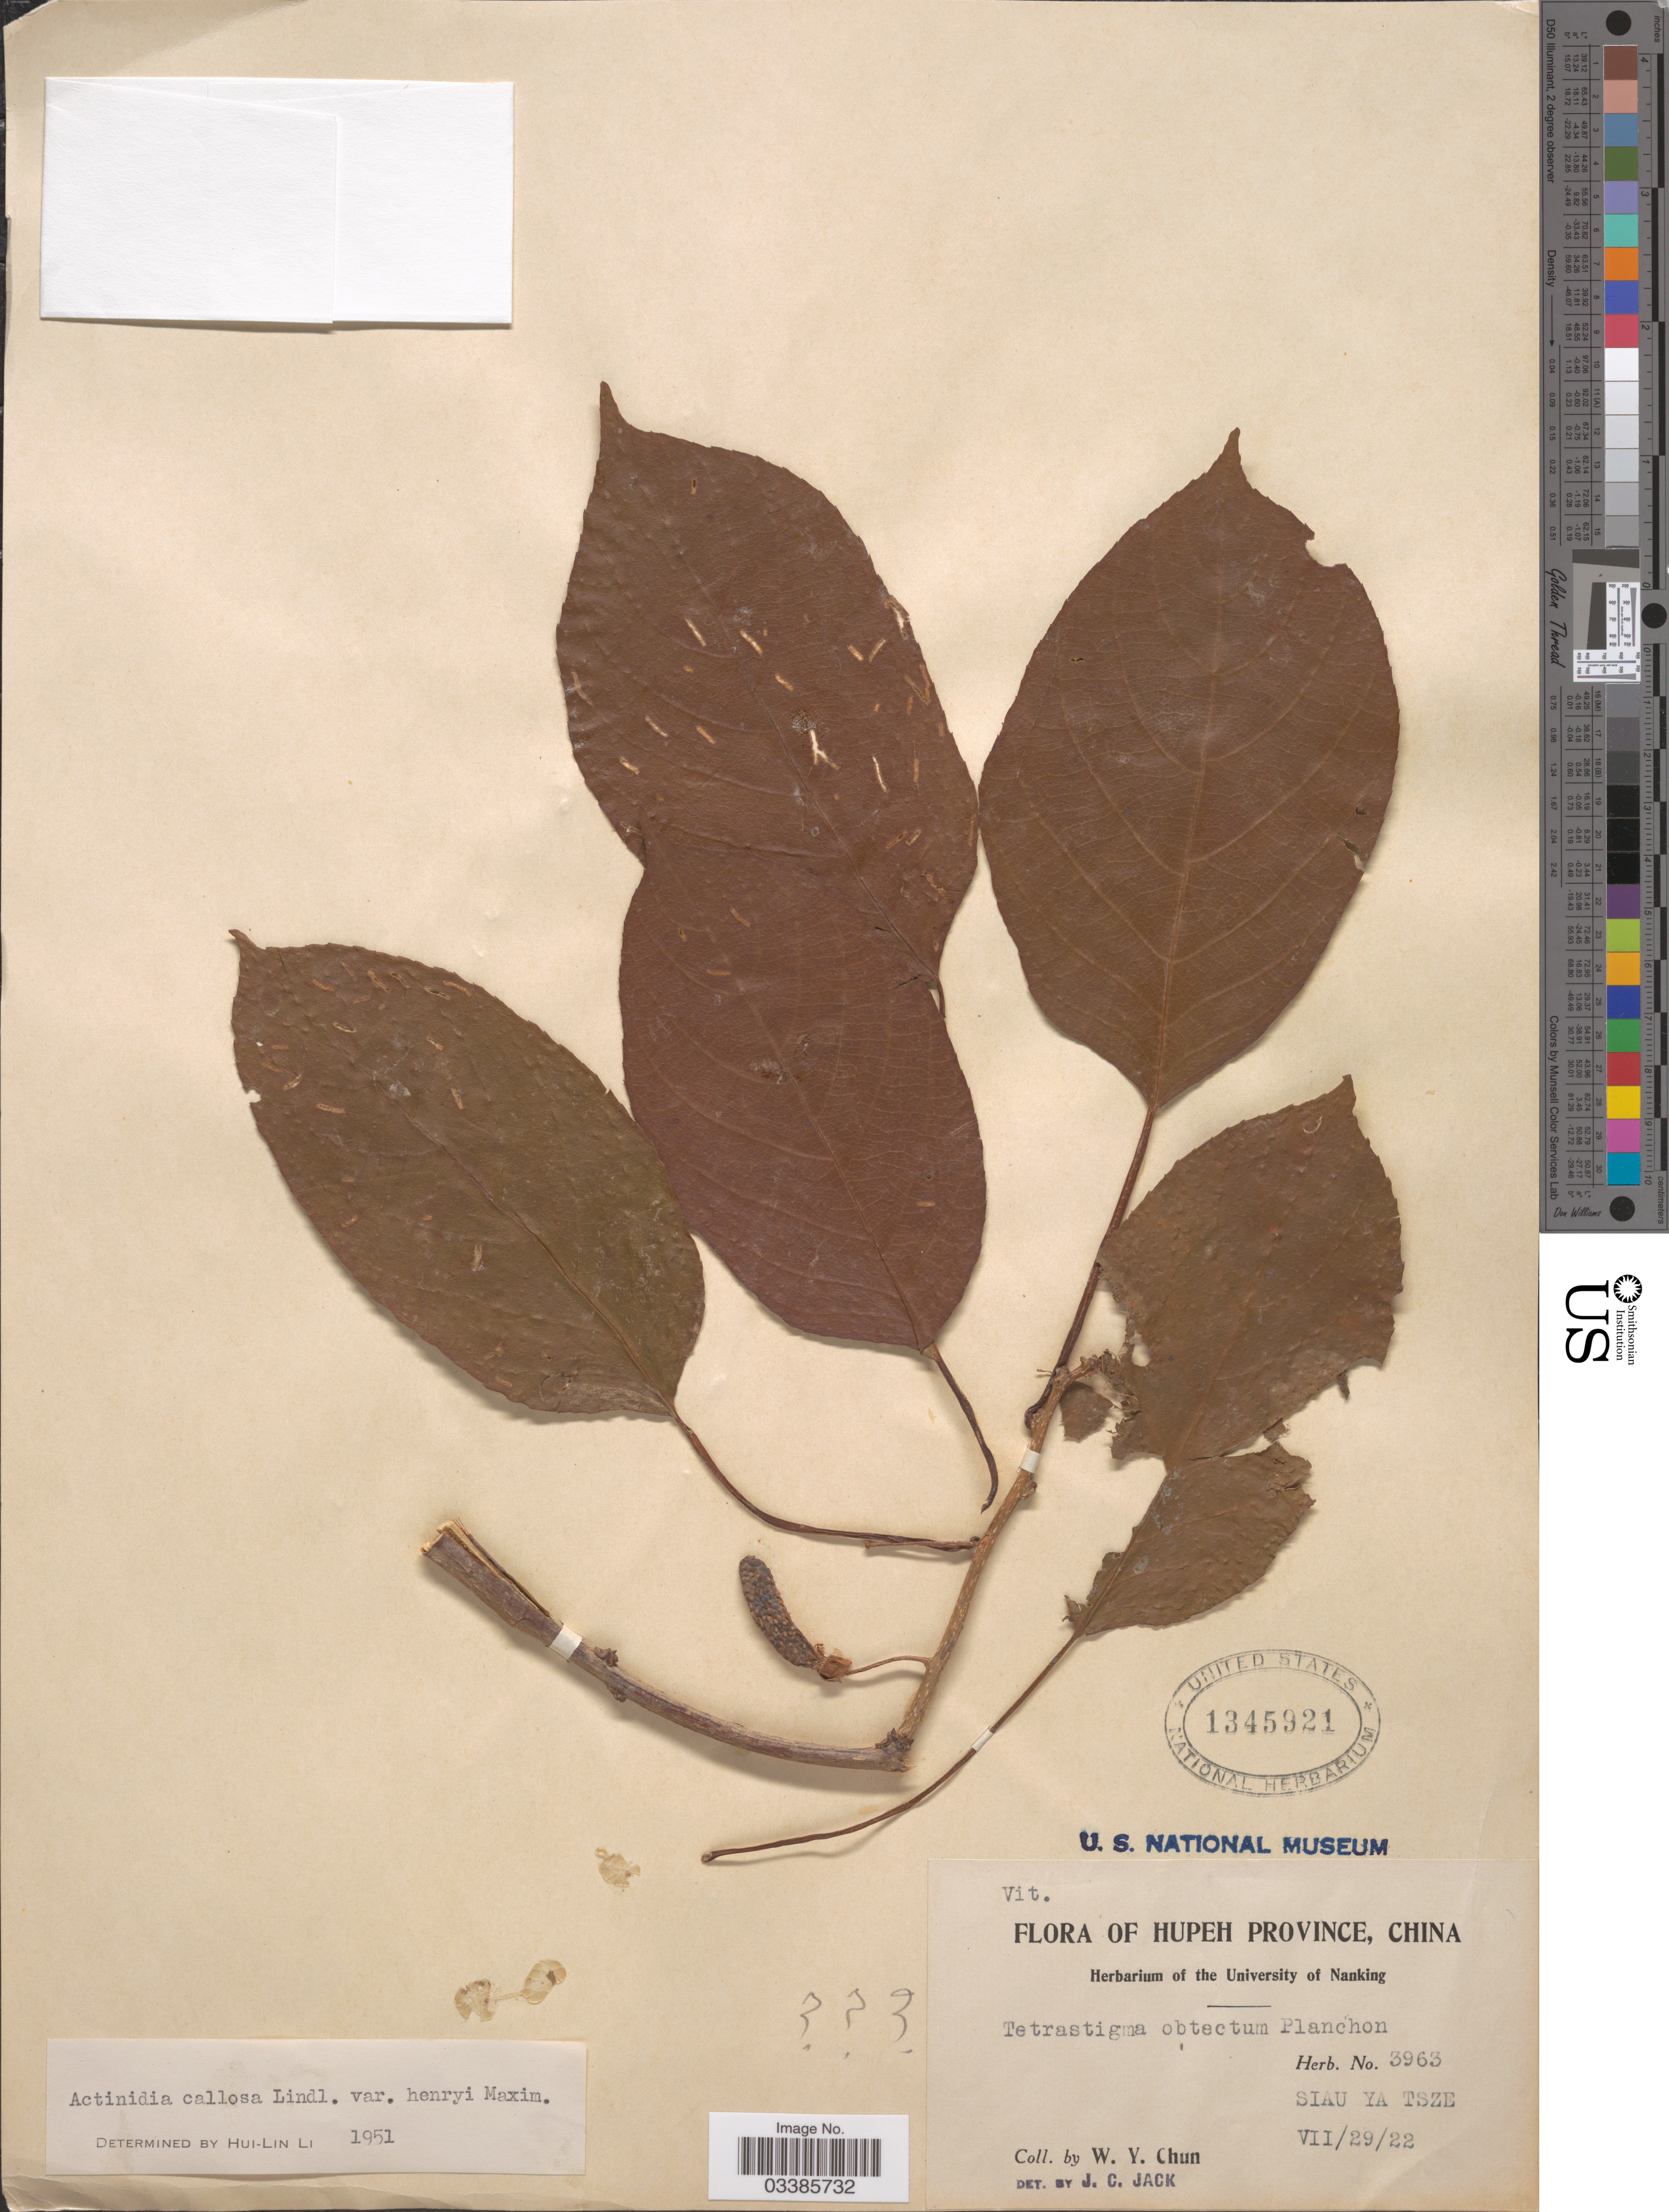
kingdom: Plantae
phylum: Tracheophyta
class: Magnoliopsida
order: Ericales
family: Actinidiaceae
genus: Actinidia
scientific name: Actinidia callosa var. henryi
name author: Maxim.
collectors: W. Y. Chun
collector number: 3963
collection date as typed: Transcribed d/m/y: 29/7/22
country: China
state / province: Hubei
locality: Hupeh Province. Siau Ya Tsze.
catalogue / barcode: US 1345921